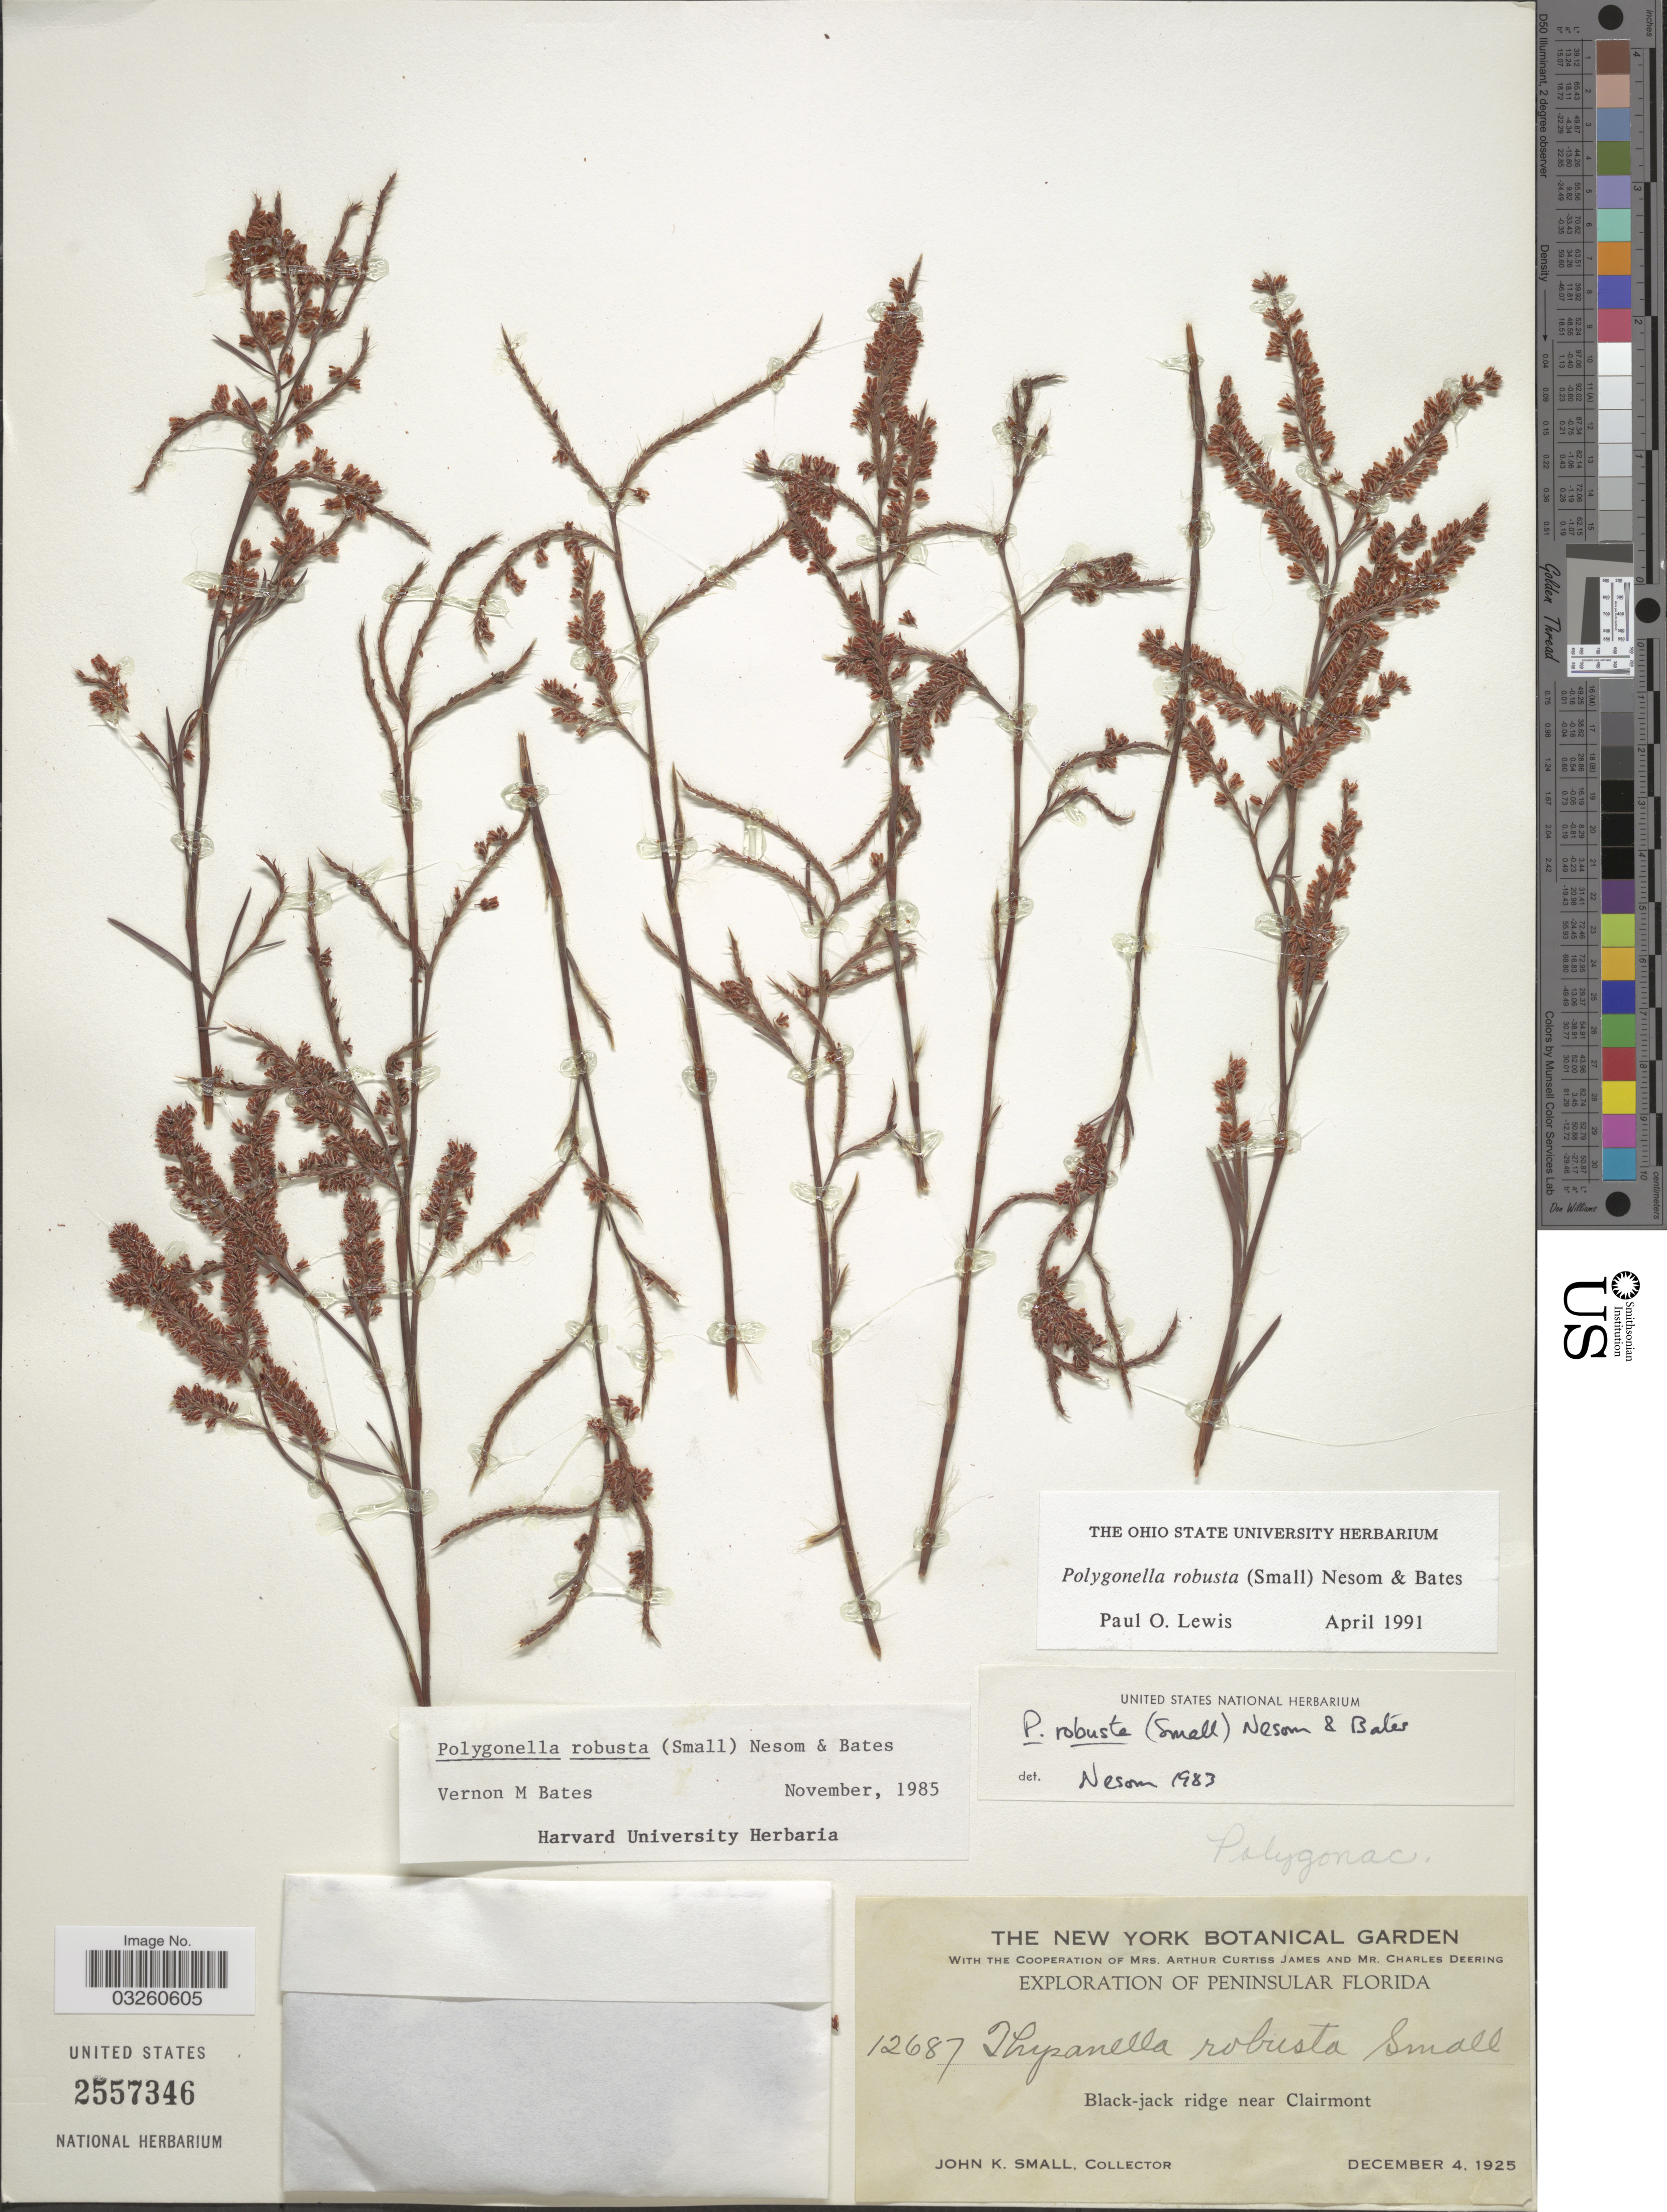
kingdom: Plantae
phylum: Tracheophyta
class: Magnoliopsida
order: Caryophyllales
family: Polygonaceae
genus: Polygonella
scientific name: Polygonella fimbriata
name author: (Elliott) Horton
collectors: J. K. Small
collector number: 12687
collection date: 1925-12-04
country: United States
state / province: Florida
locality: Peninsular Florida. Black-jack ridge near Clairmont.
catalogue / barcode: US 2557346